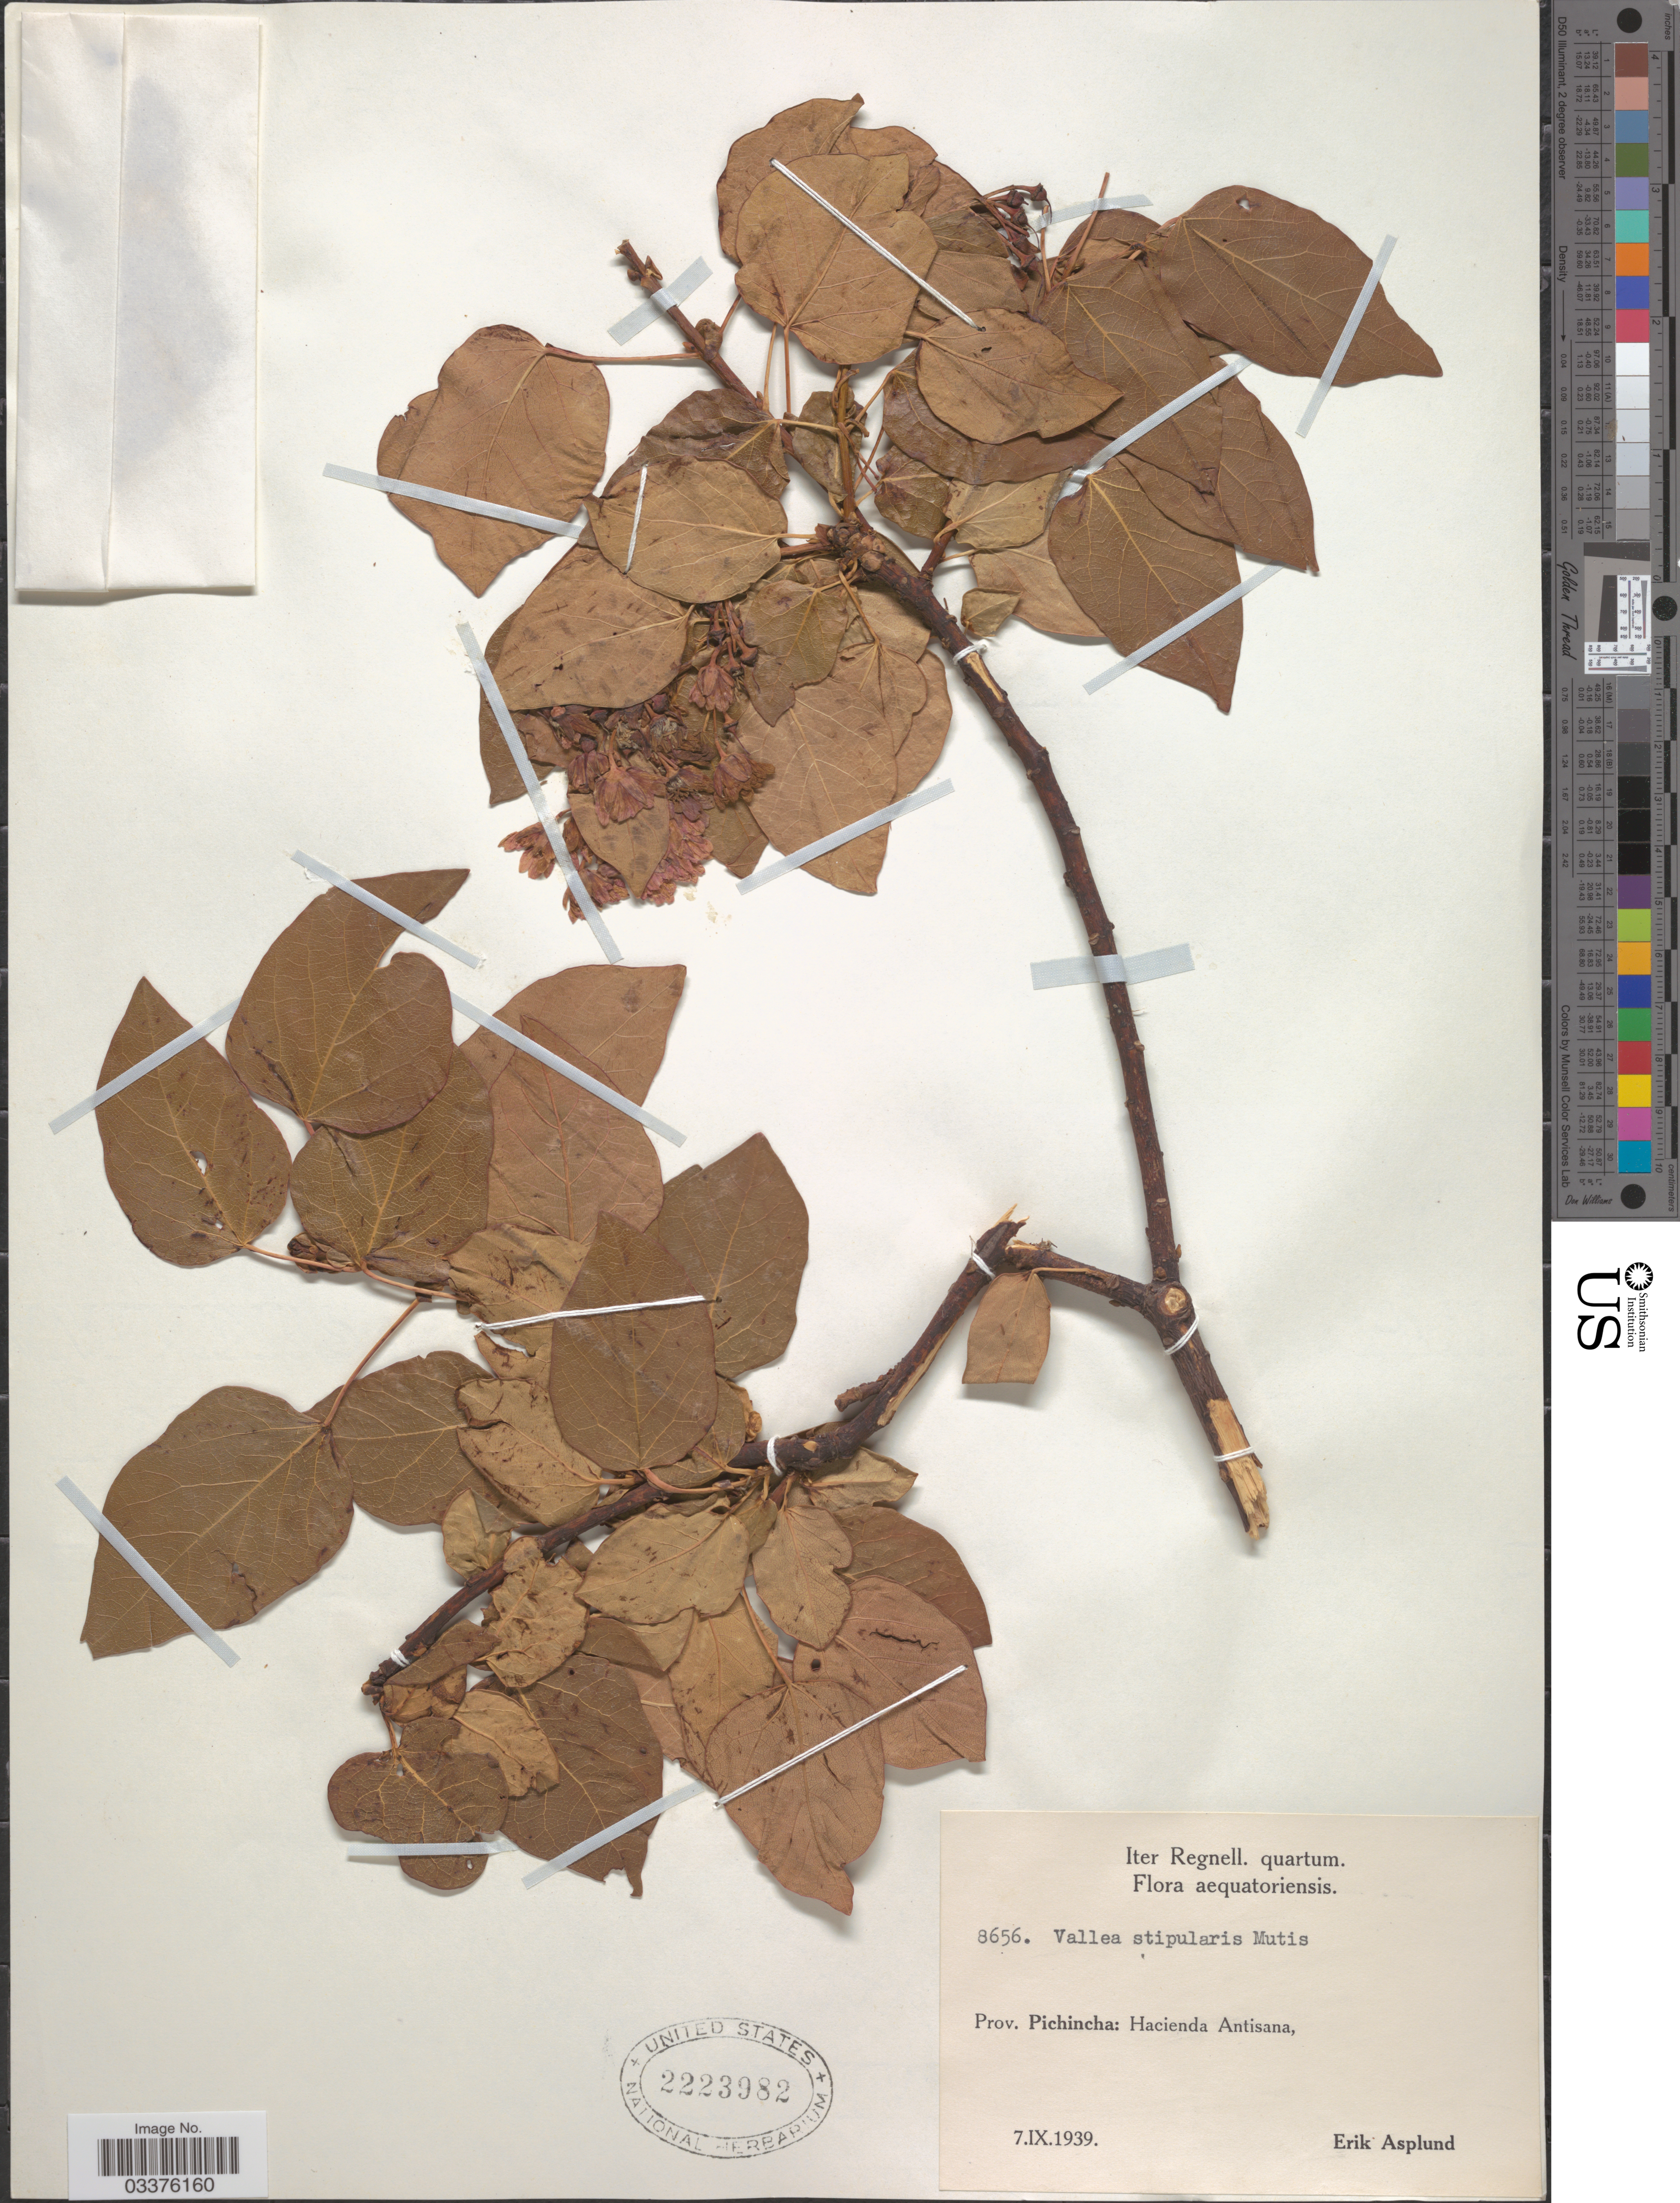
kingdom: Plantae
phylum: Tracheophyta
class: Magnoliopsida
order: Oxalidales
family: Elaeocarpaceae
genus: Vallea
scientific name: Vallea pubescens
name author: Kunth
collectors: E. Asplund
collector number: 8656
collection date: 1939-09-07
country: Ecuador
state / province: Pichincha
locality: Aequatoriensis, Hacienda Antisana.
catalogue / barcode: US 2223982